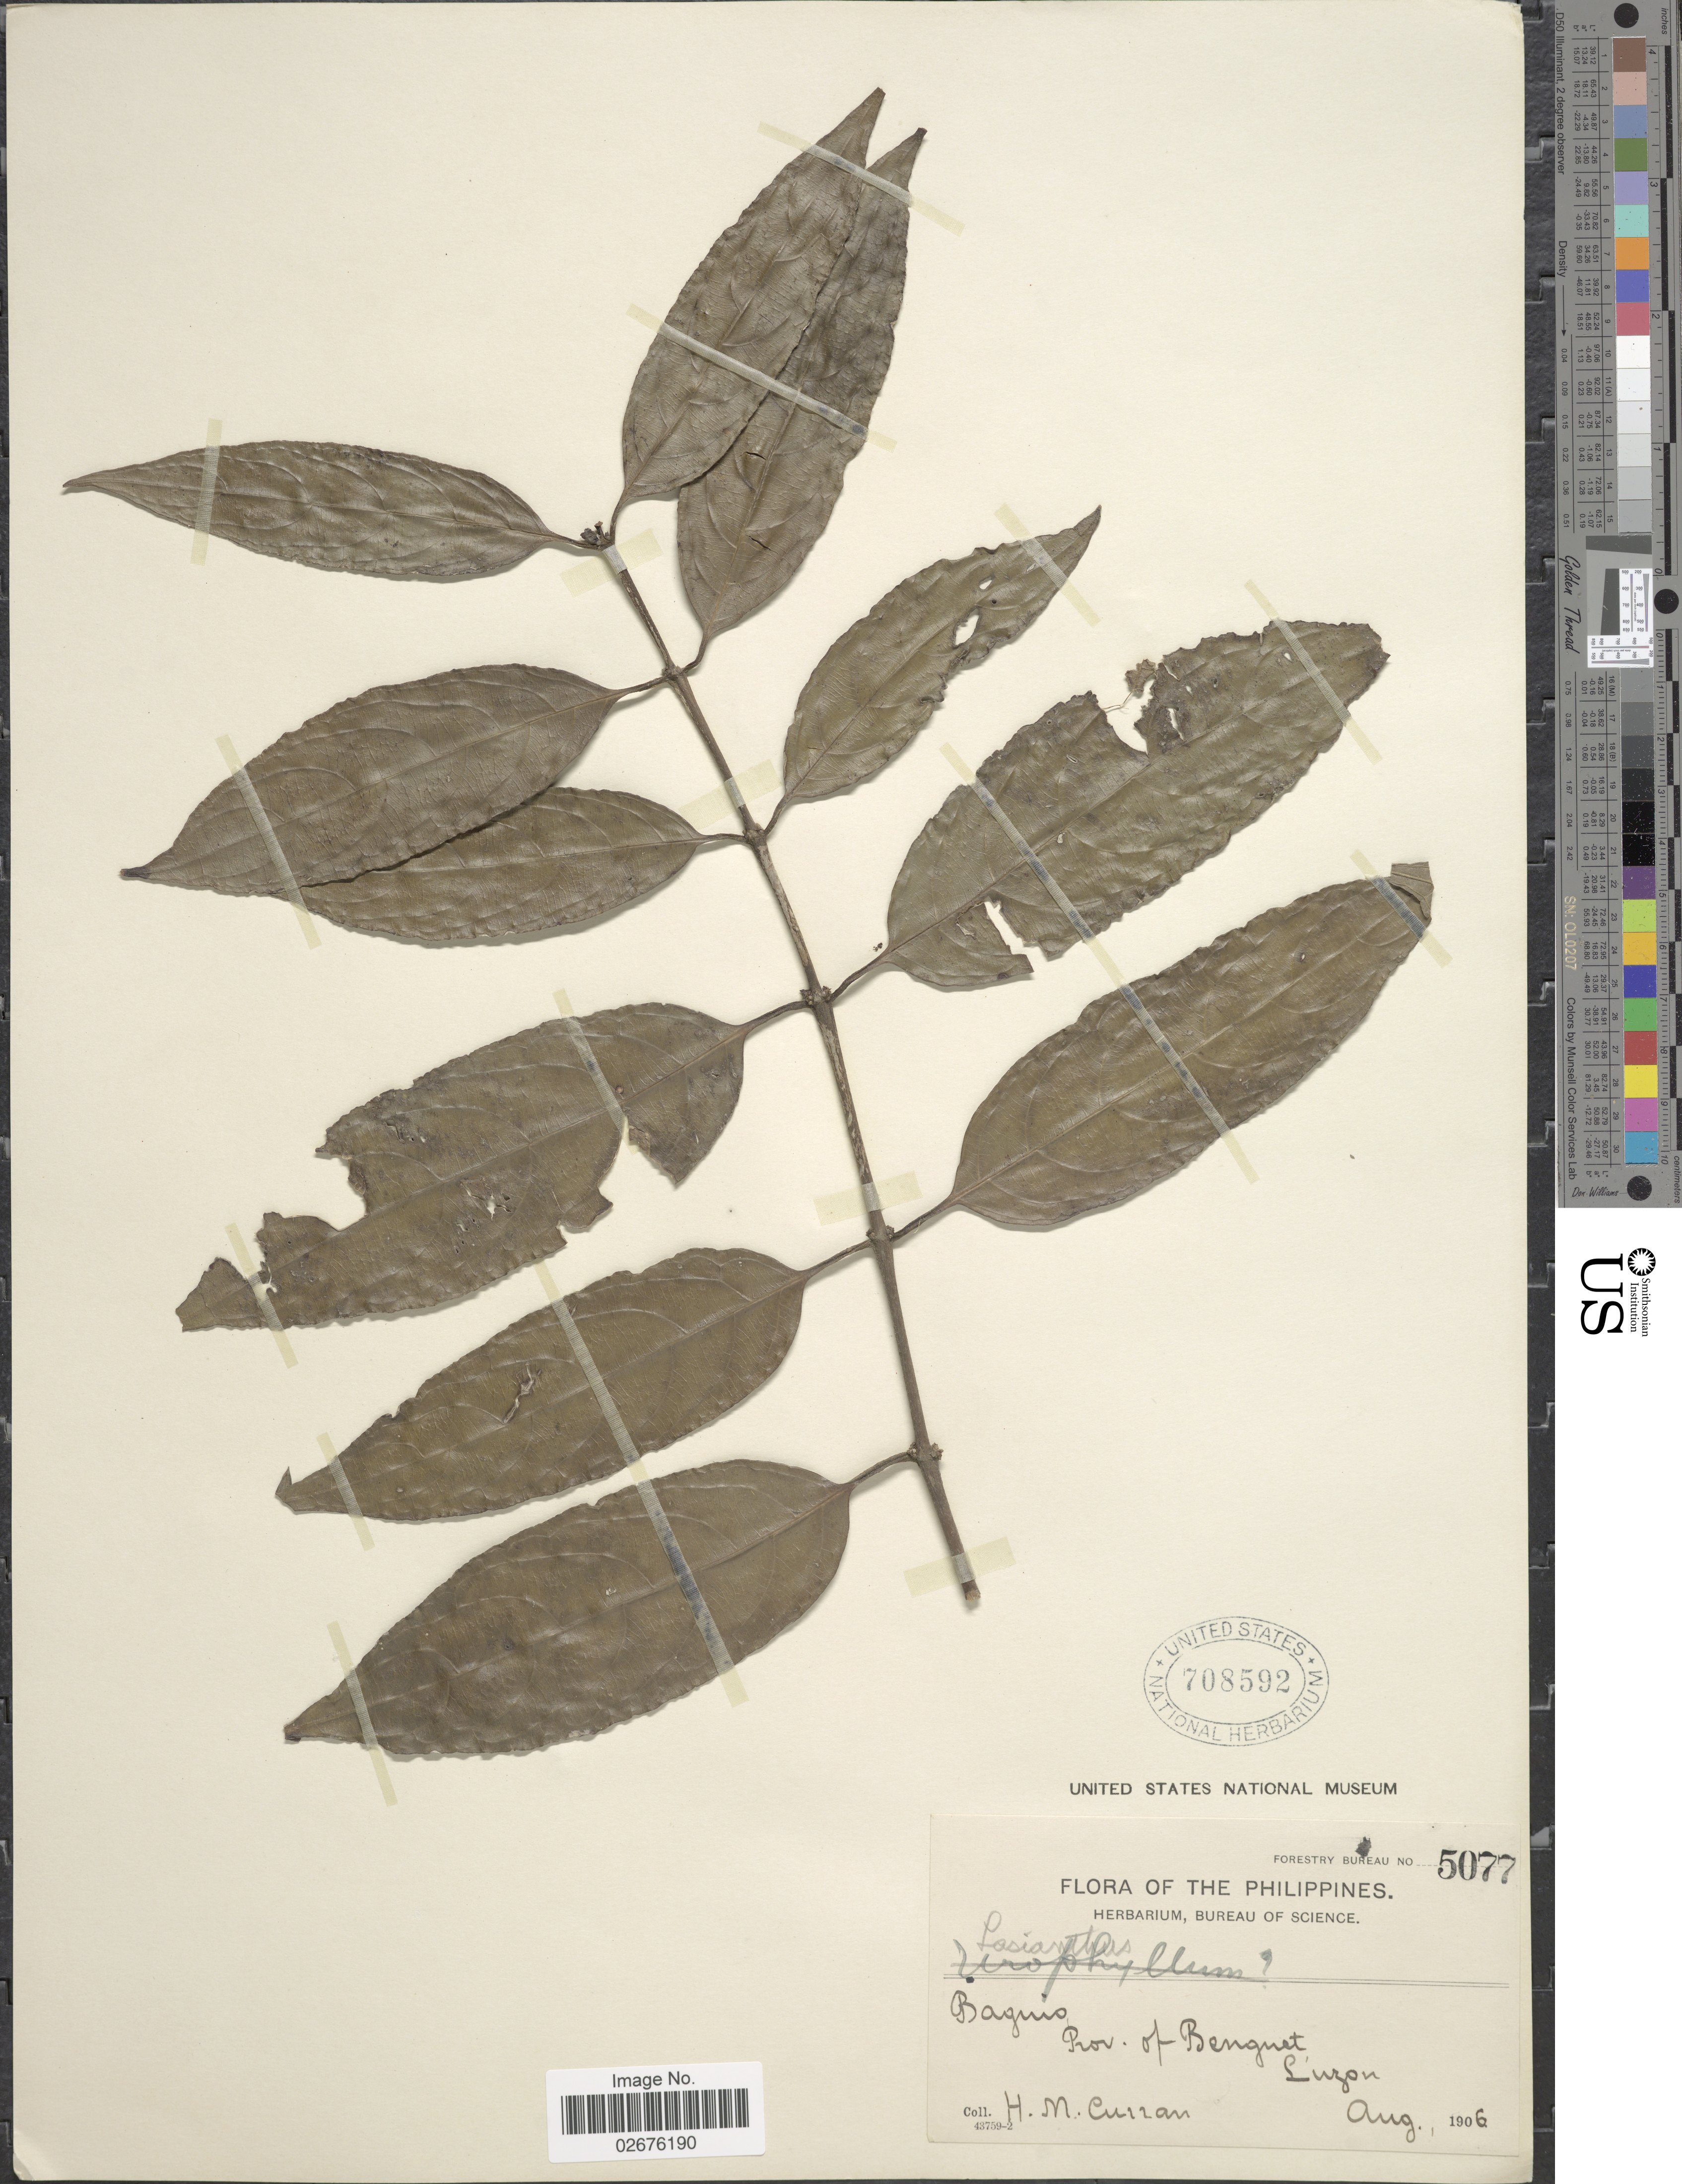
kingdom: Plantae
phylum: Tracheophyta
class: Magnoliopsida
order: Gentianales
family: Rubiaceae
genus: Lasianthus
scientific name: Lasianthus sp.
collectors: H. M. Curran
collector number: Forestry Bureau 5077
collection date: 1906-08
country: Philippines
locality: Baguio, Prov. of Benguet, Luzon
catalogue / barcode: US 708592